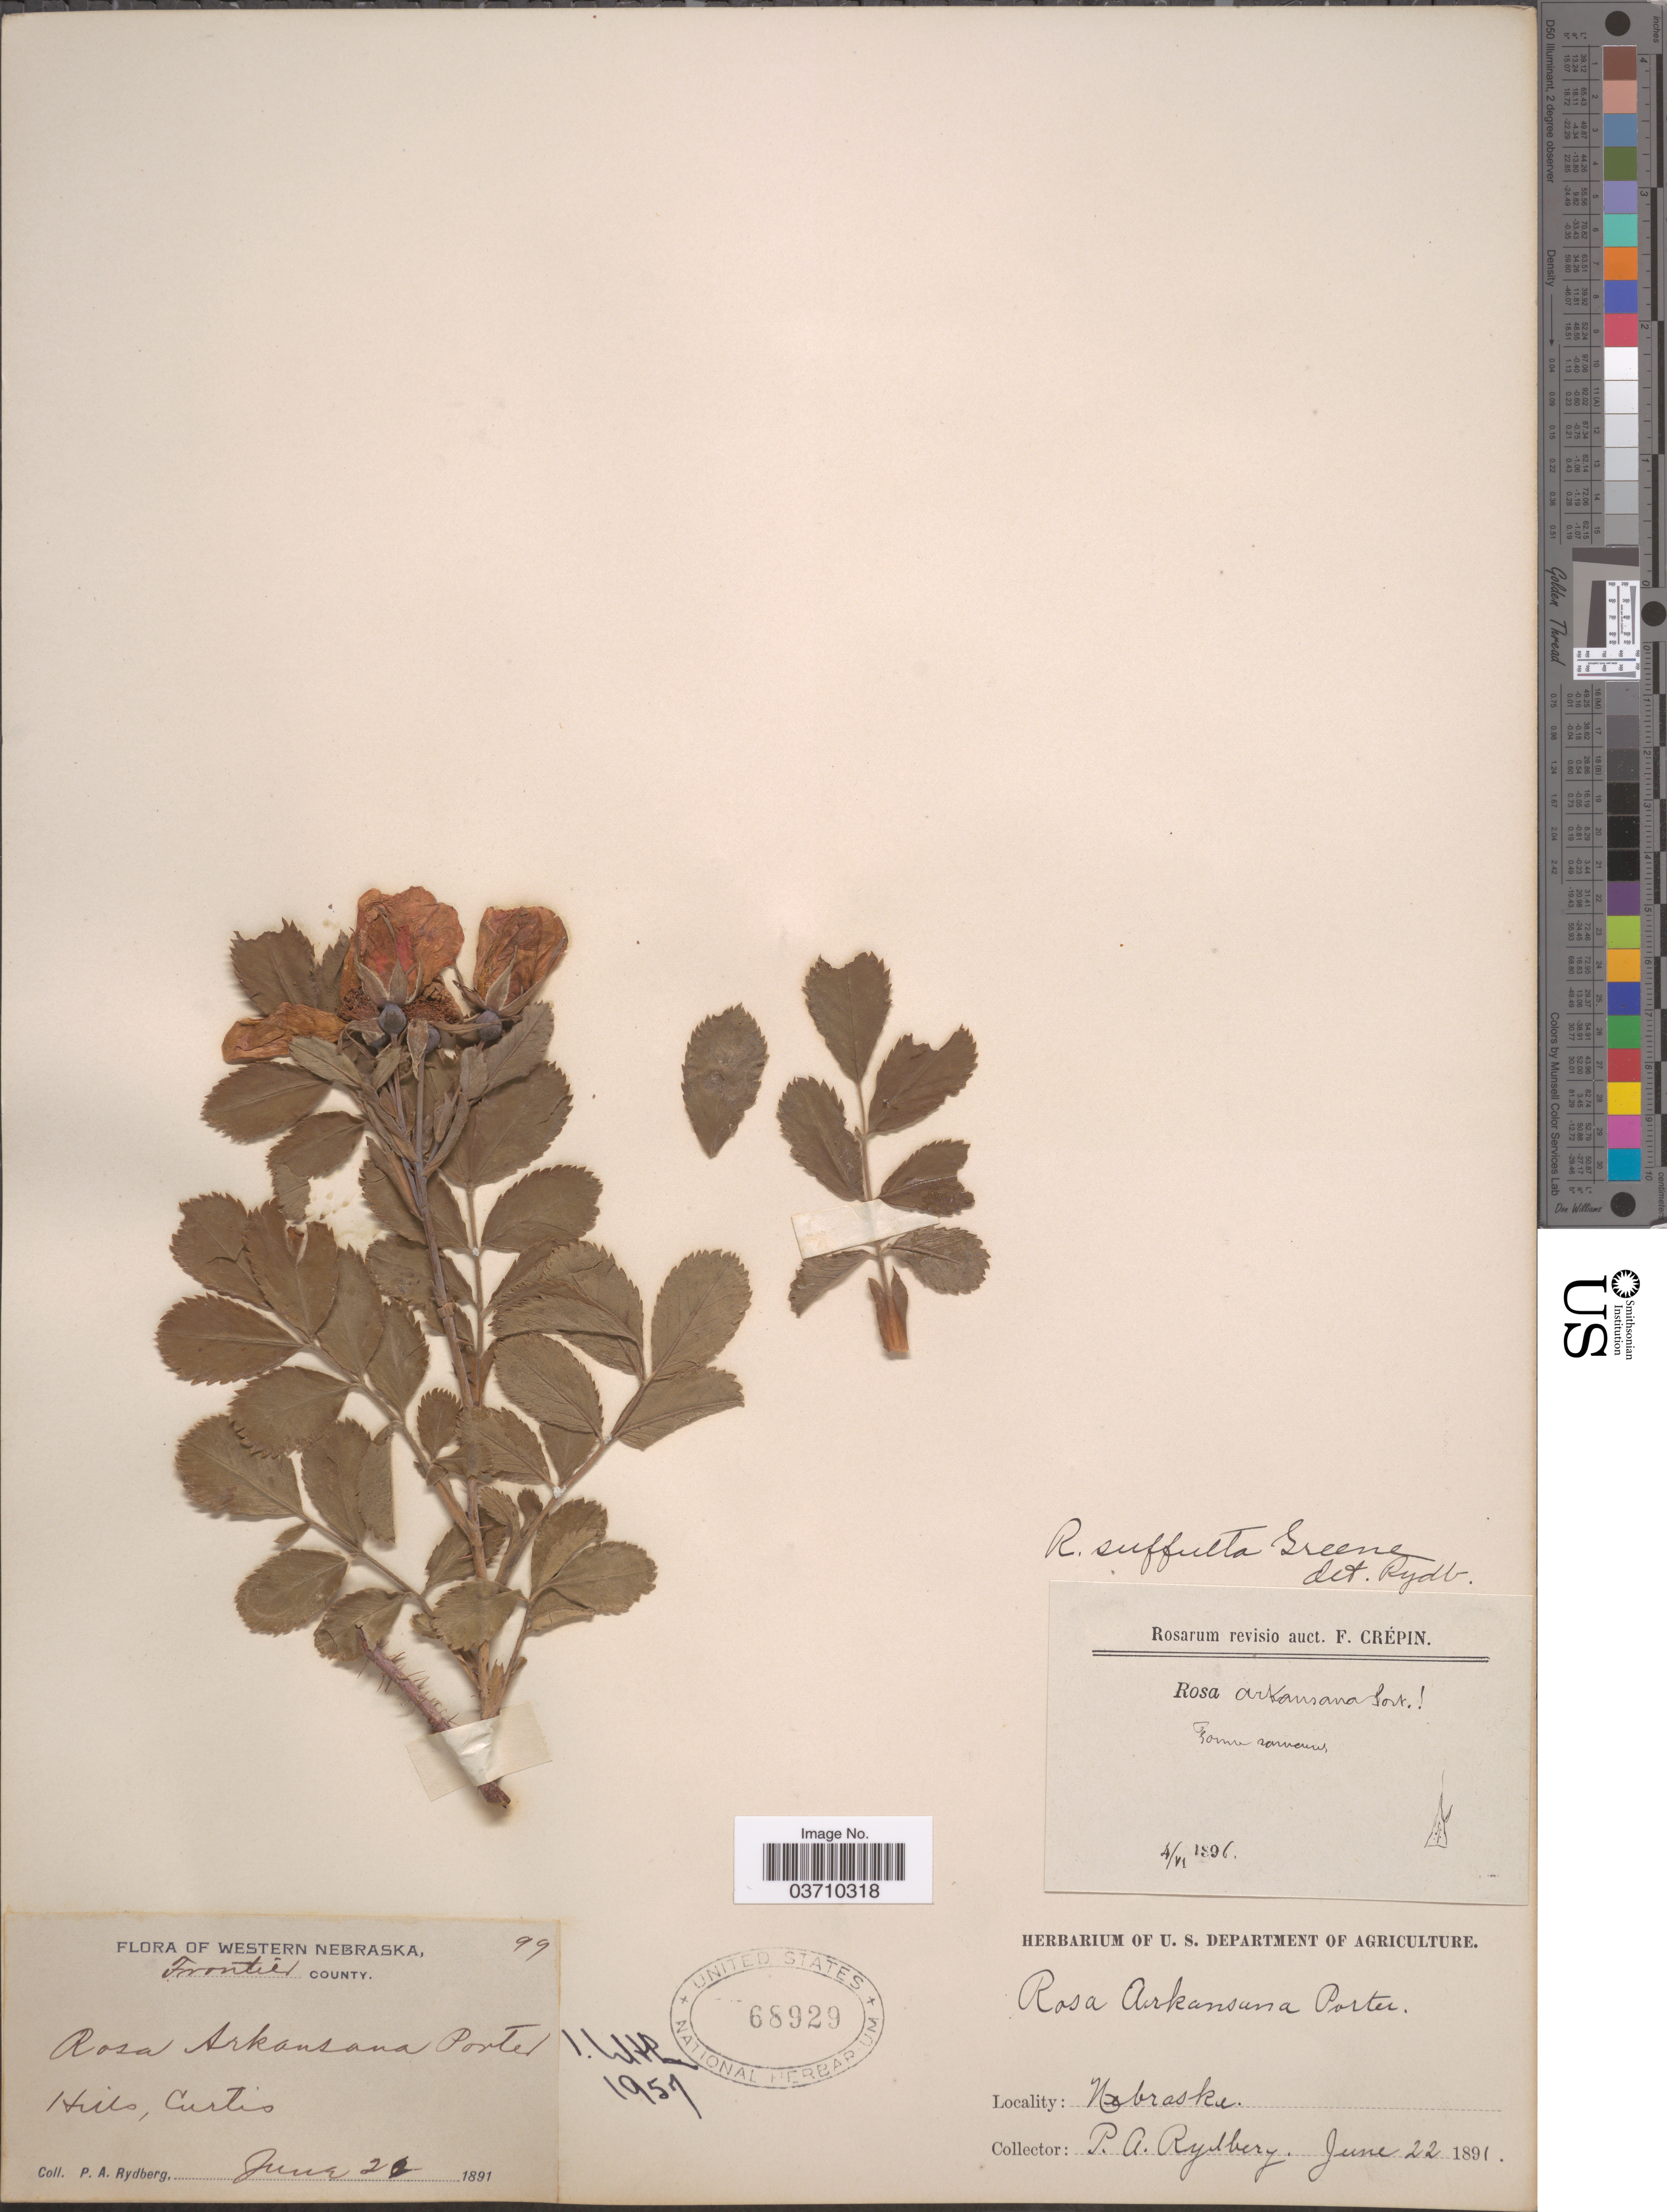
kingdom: Plantae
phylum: Tracheophyta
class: Magnoliopsida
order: Rosales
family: Rosaceae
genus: Rosa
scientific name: Rosa arkansana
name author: Porter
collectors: P. A. Rydberg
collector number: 99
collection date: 1891-06-22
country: United States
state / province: Nebraska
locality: Western Nebraska, Frontier County. Hills, Curtis.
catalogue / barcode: US 68929